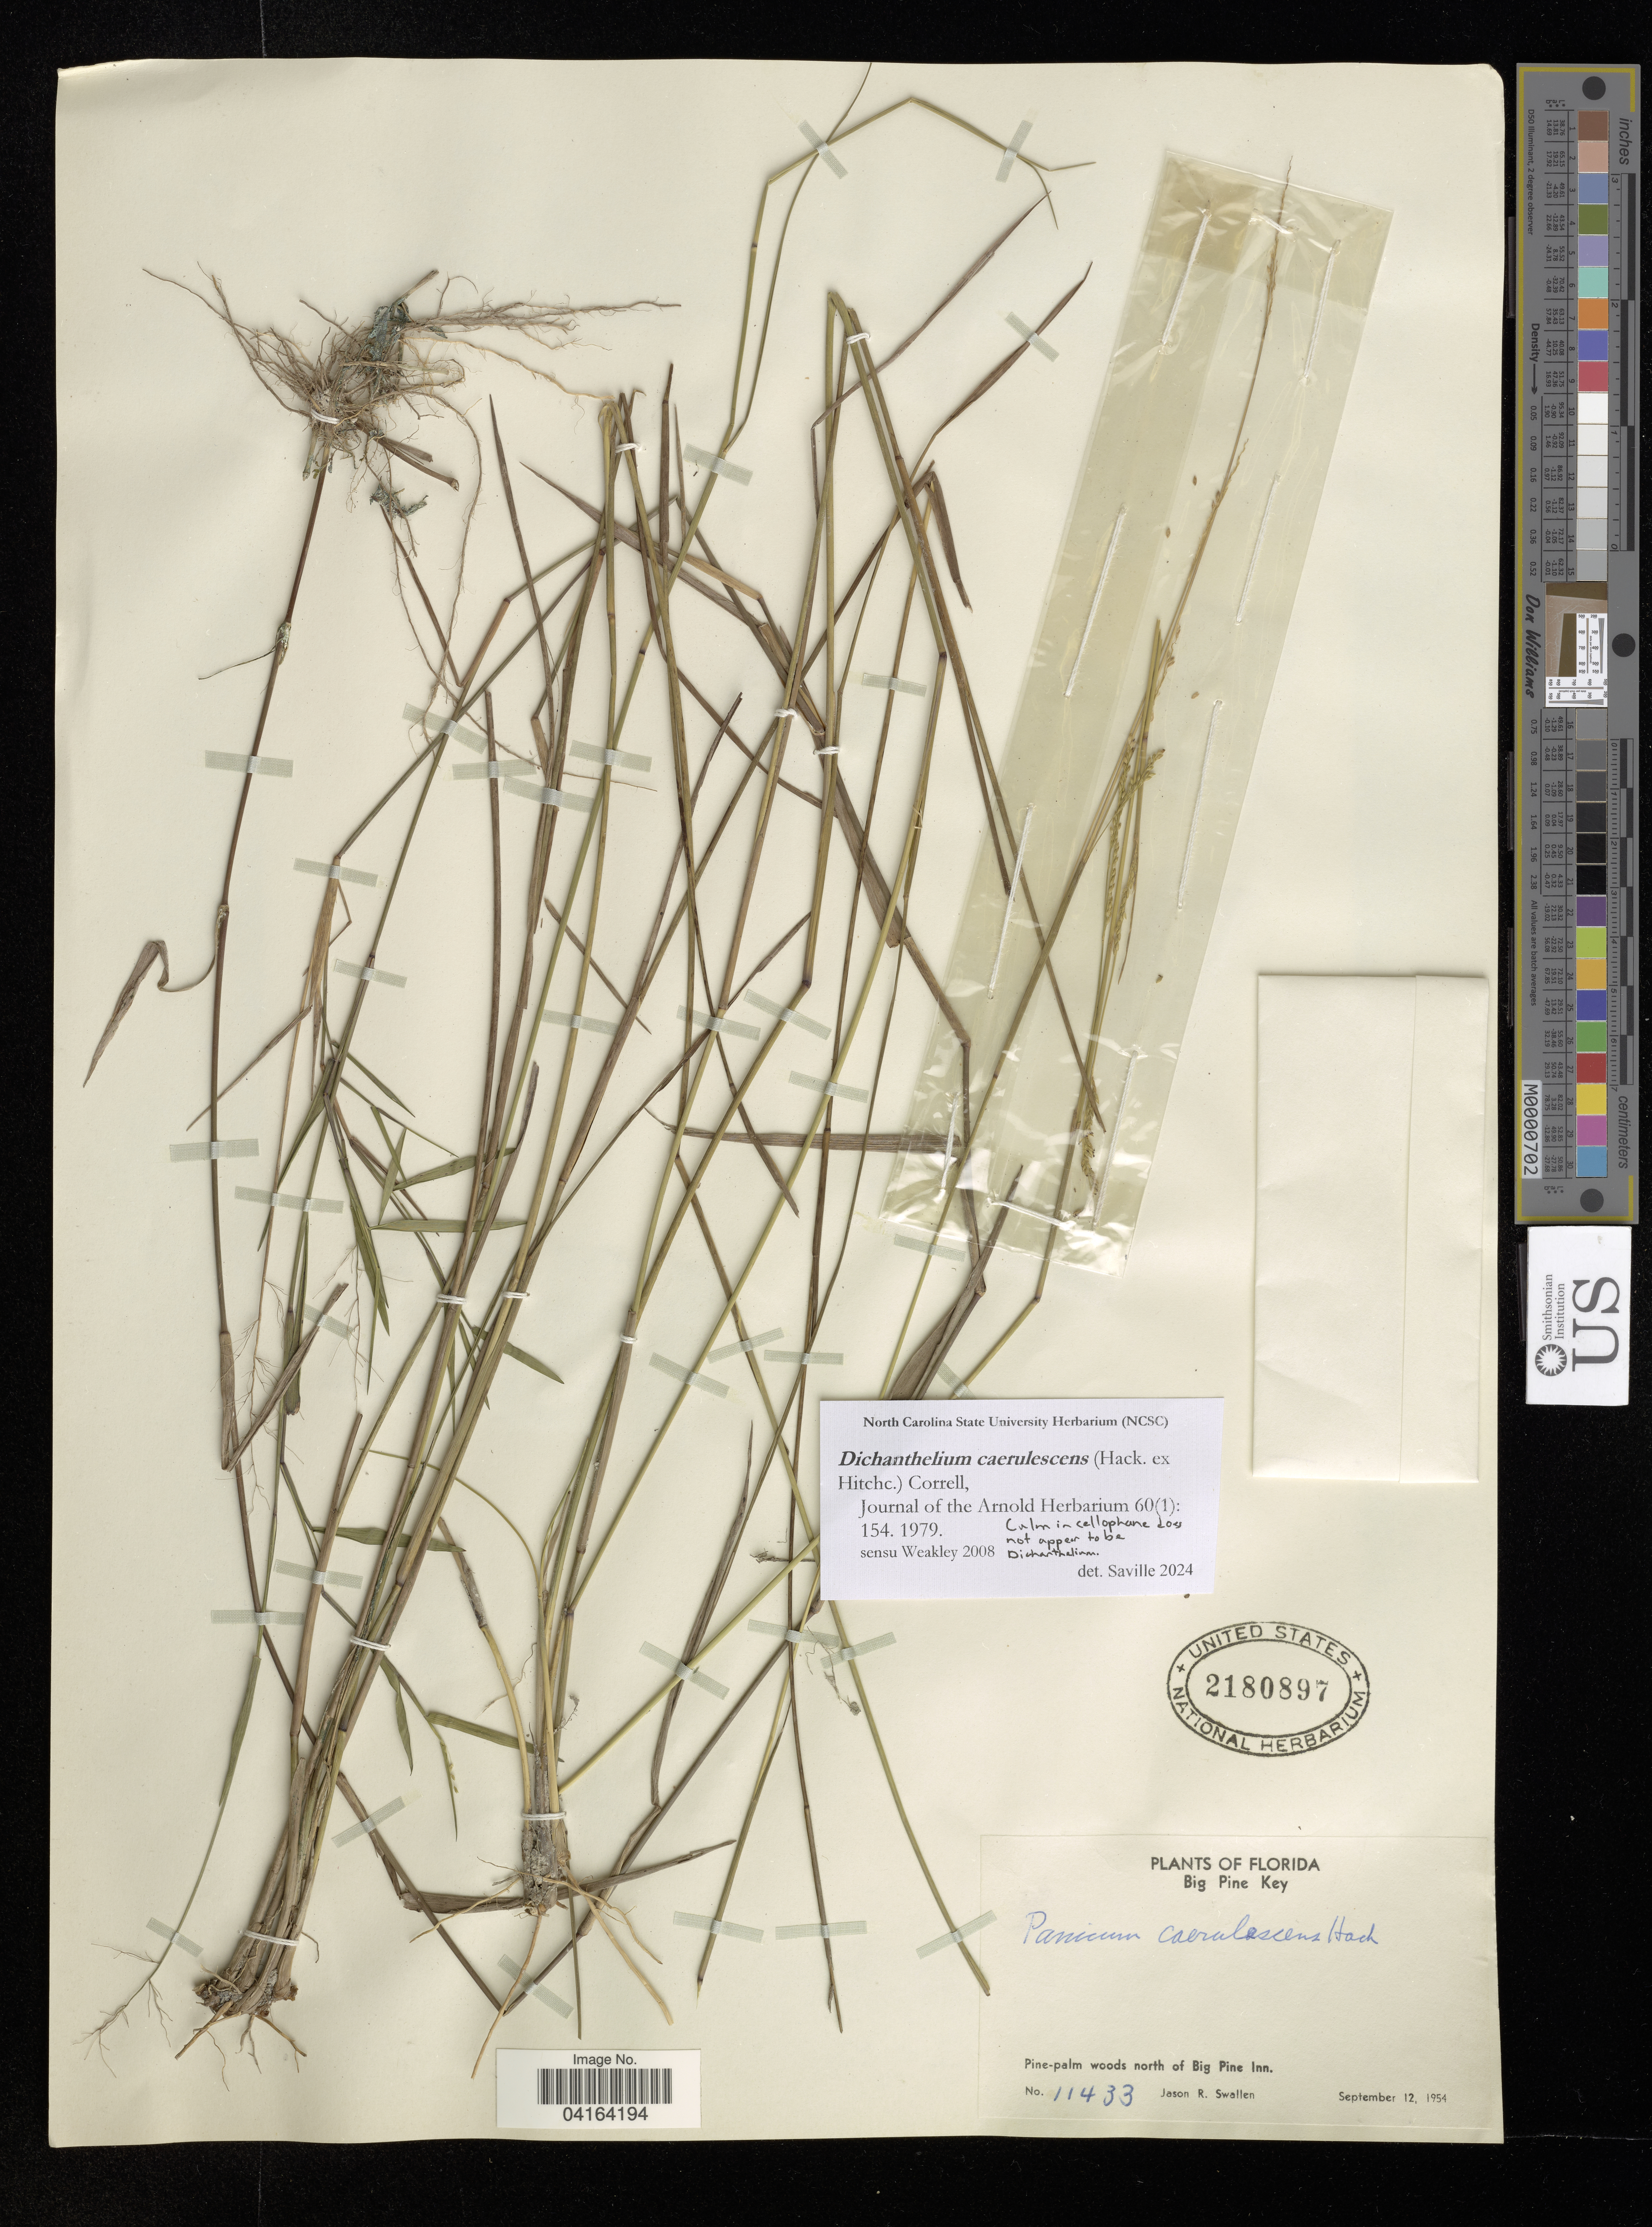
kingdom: Plantae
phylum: Tracheophyta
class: Liliopsida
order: Poales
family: Poaceae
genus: Dichanthelium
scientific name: Dichanthelium caerulescens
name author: (Hack. ex Hitchc.) Correll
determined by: Saville, A. C., (NCSC), North Carolina State University (UNITED STATES)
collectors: J. R. Swallen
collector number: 11433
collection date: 1954-09-12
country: United States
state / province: Florida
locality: Big Pine Key. Pine-palm woods? north of Big Pine Inn.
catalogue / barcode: US 2180897